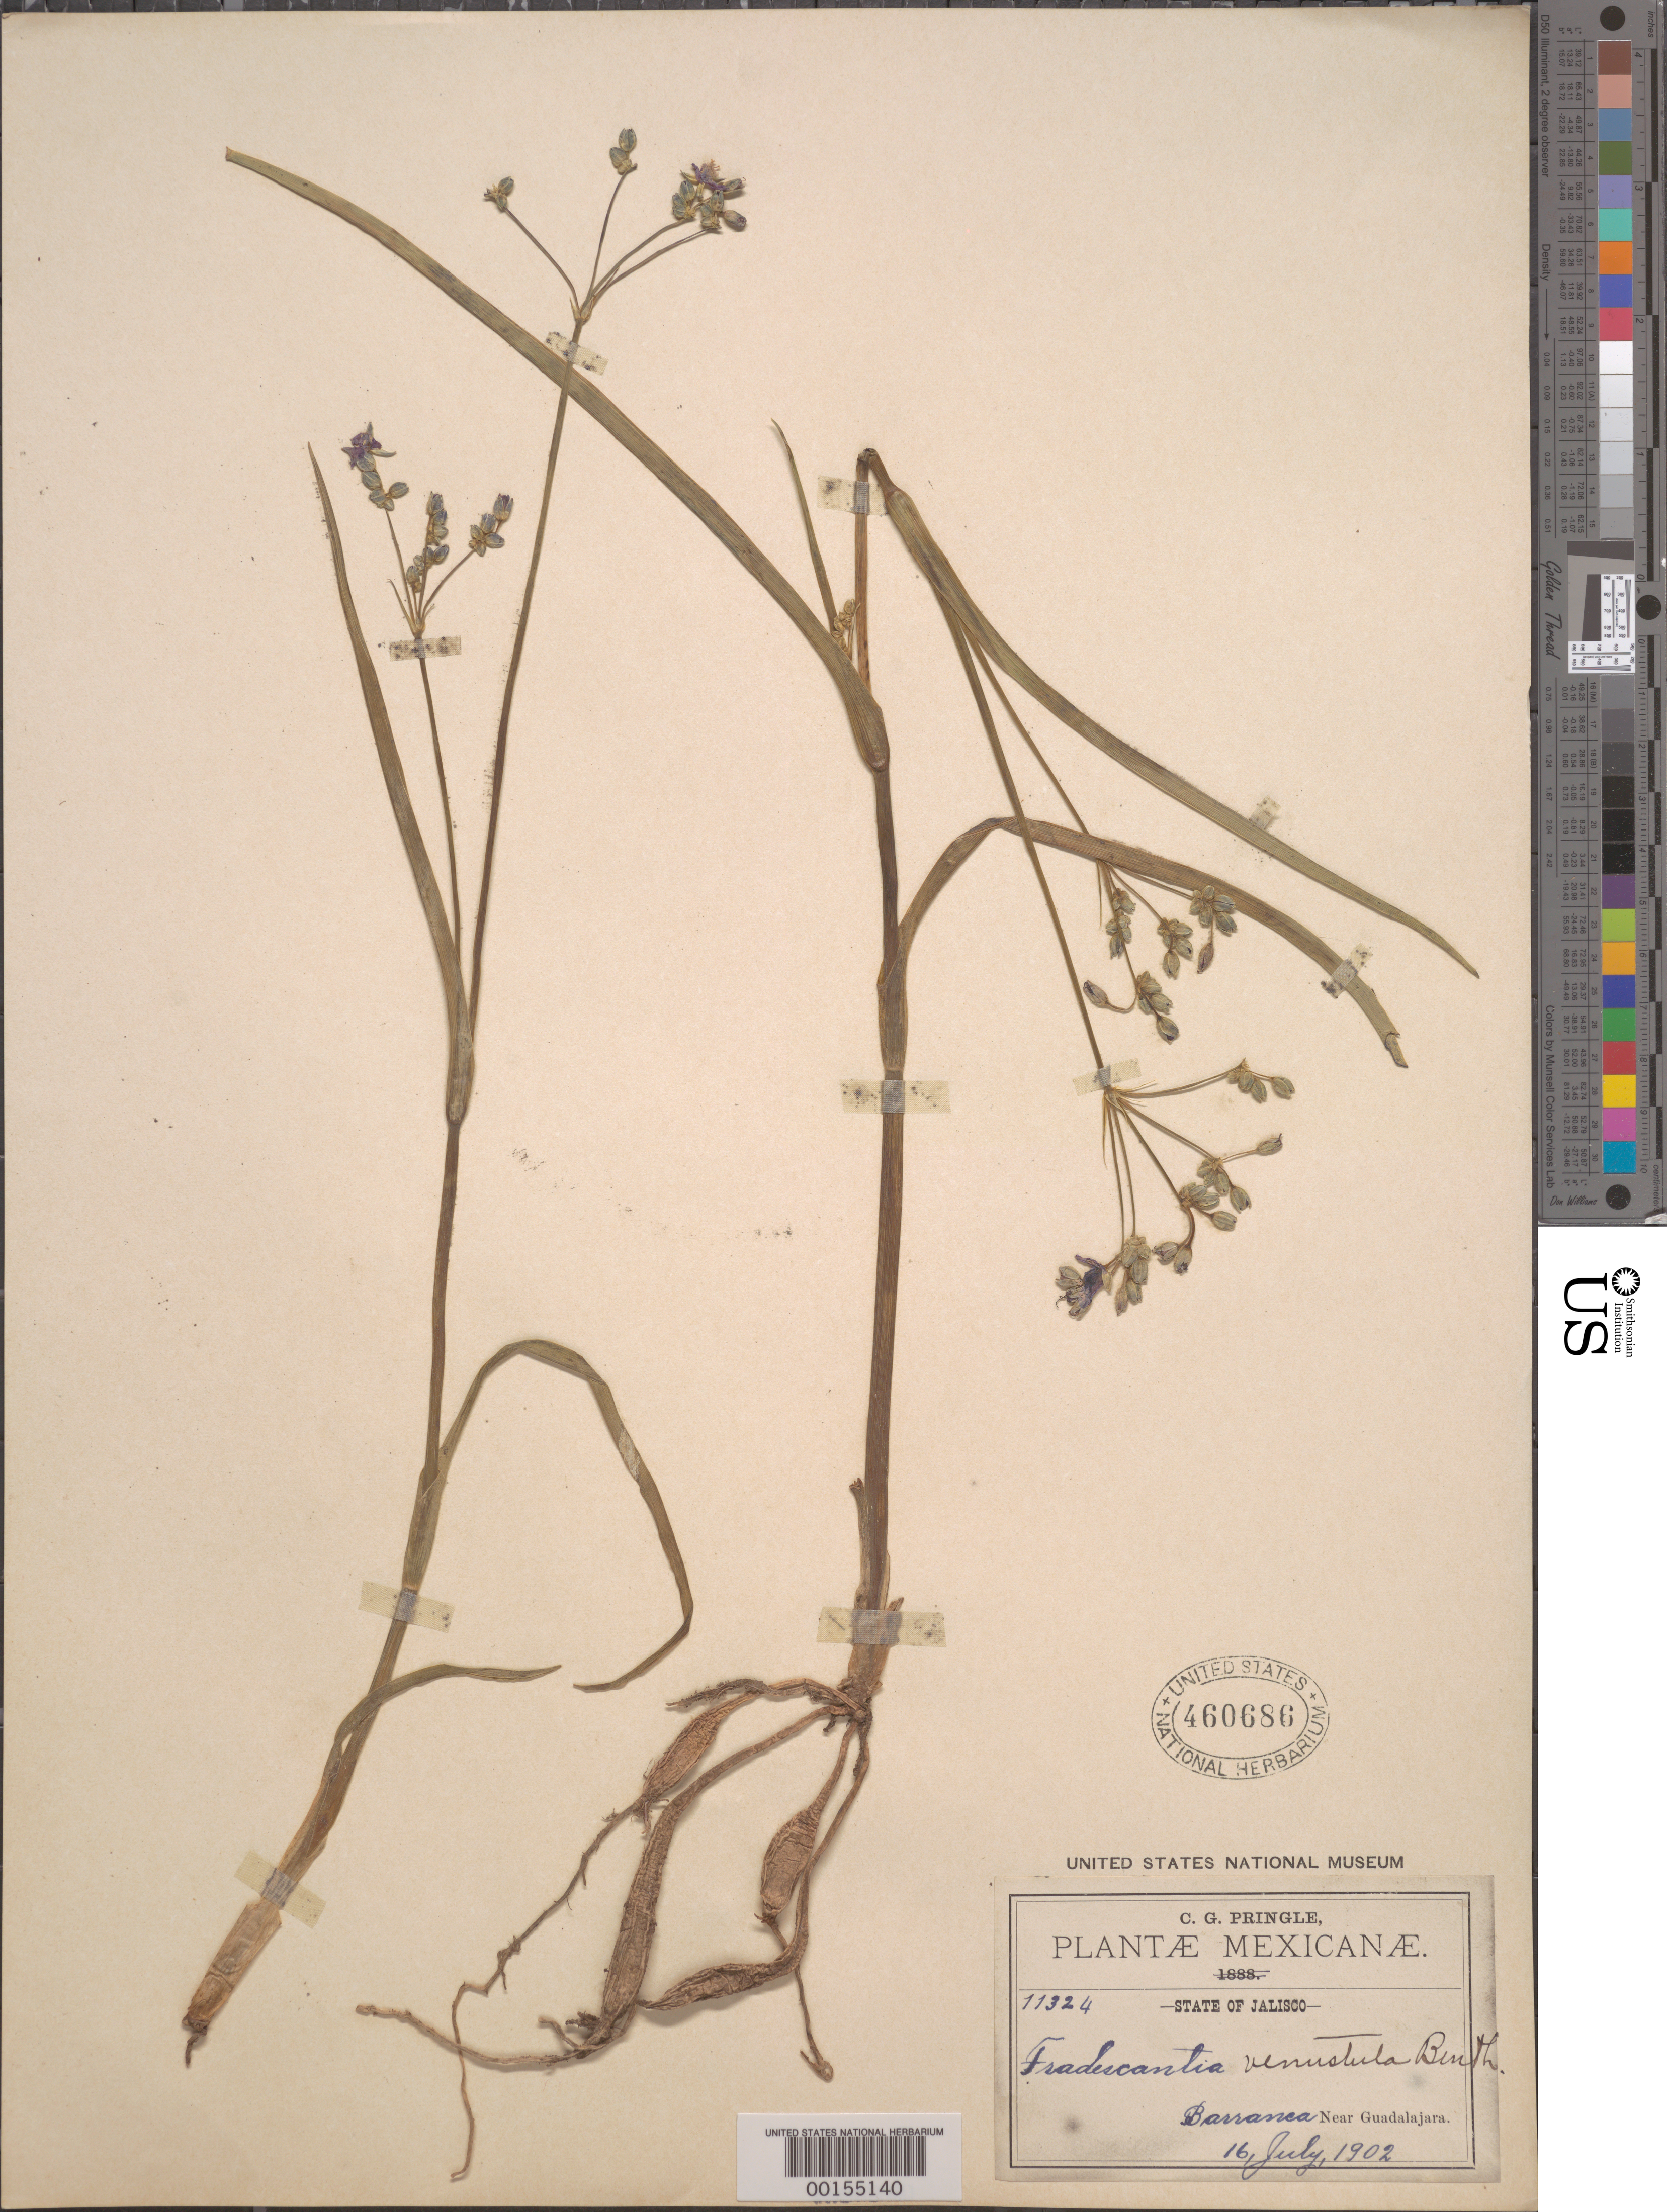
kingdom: Plantae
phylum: Tracheophyta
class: Liliopsida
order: Commelinales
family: Commelinaceae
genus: Gibasis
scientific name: Gibasis linearis var. graminifolia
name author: (C.B. Clarke) Rohweder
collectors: C. G. Pringle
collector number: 11324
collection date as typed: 16 Jul 1902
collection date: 1902-07-16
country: Mexico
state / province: Jalisco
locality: Near Guadalajara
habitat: Barranca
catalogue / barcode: US 460686